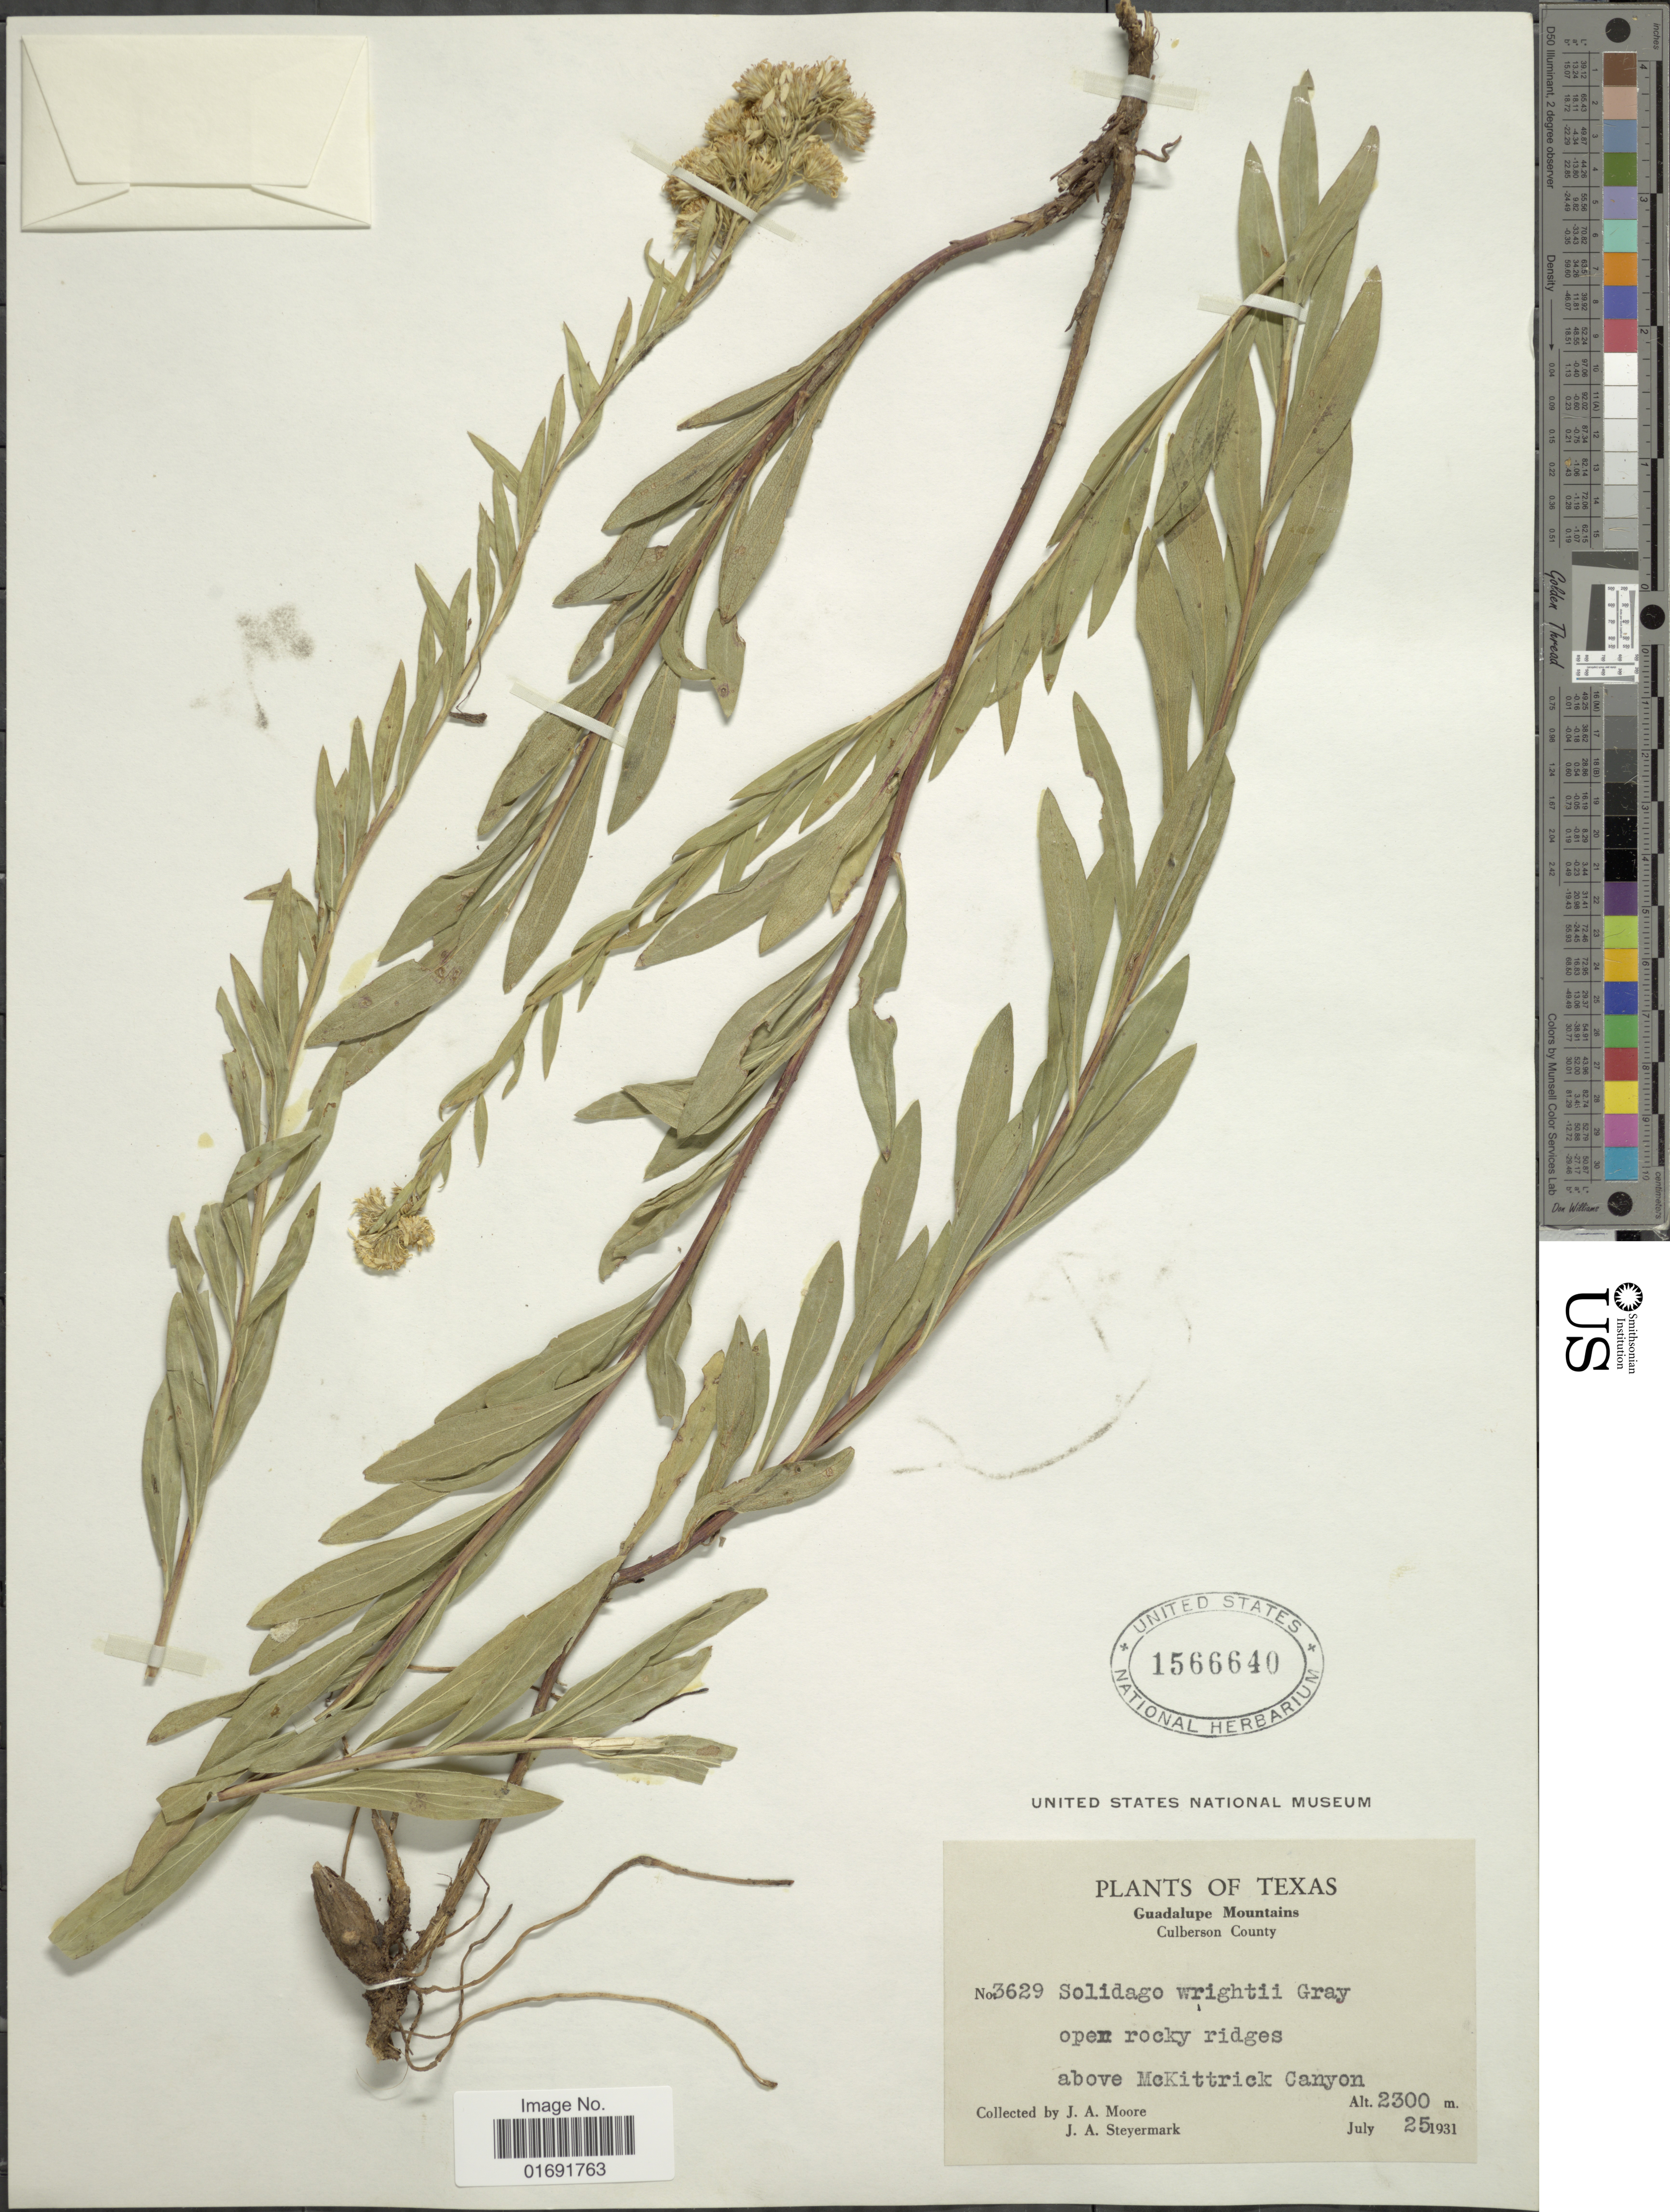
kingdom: Plantae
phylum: Tracheophyta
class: Magnoliopsida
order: Asterales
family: Asteraceae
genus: Solidago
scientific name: Solidago wrightii var. wrightii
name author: A. Gray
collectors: J. A. Moore & J. Steyermark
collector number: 3629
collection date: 1931-07-25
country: United States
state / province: Texas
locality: Guadalupe Mountains, Culberson County, above McKittrick Canyon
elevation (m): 2300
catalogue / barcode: US 1566640